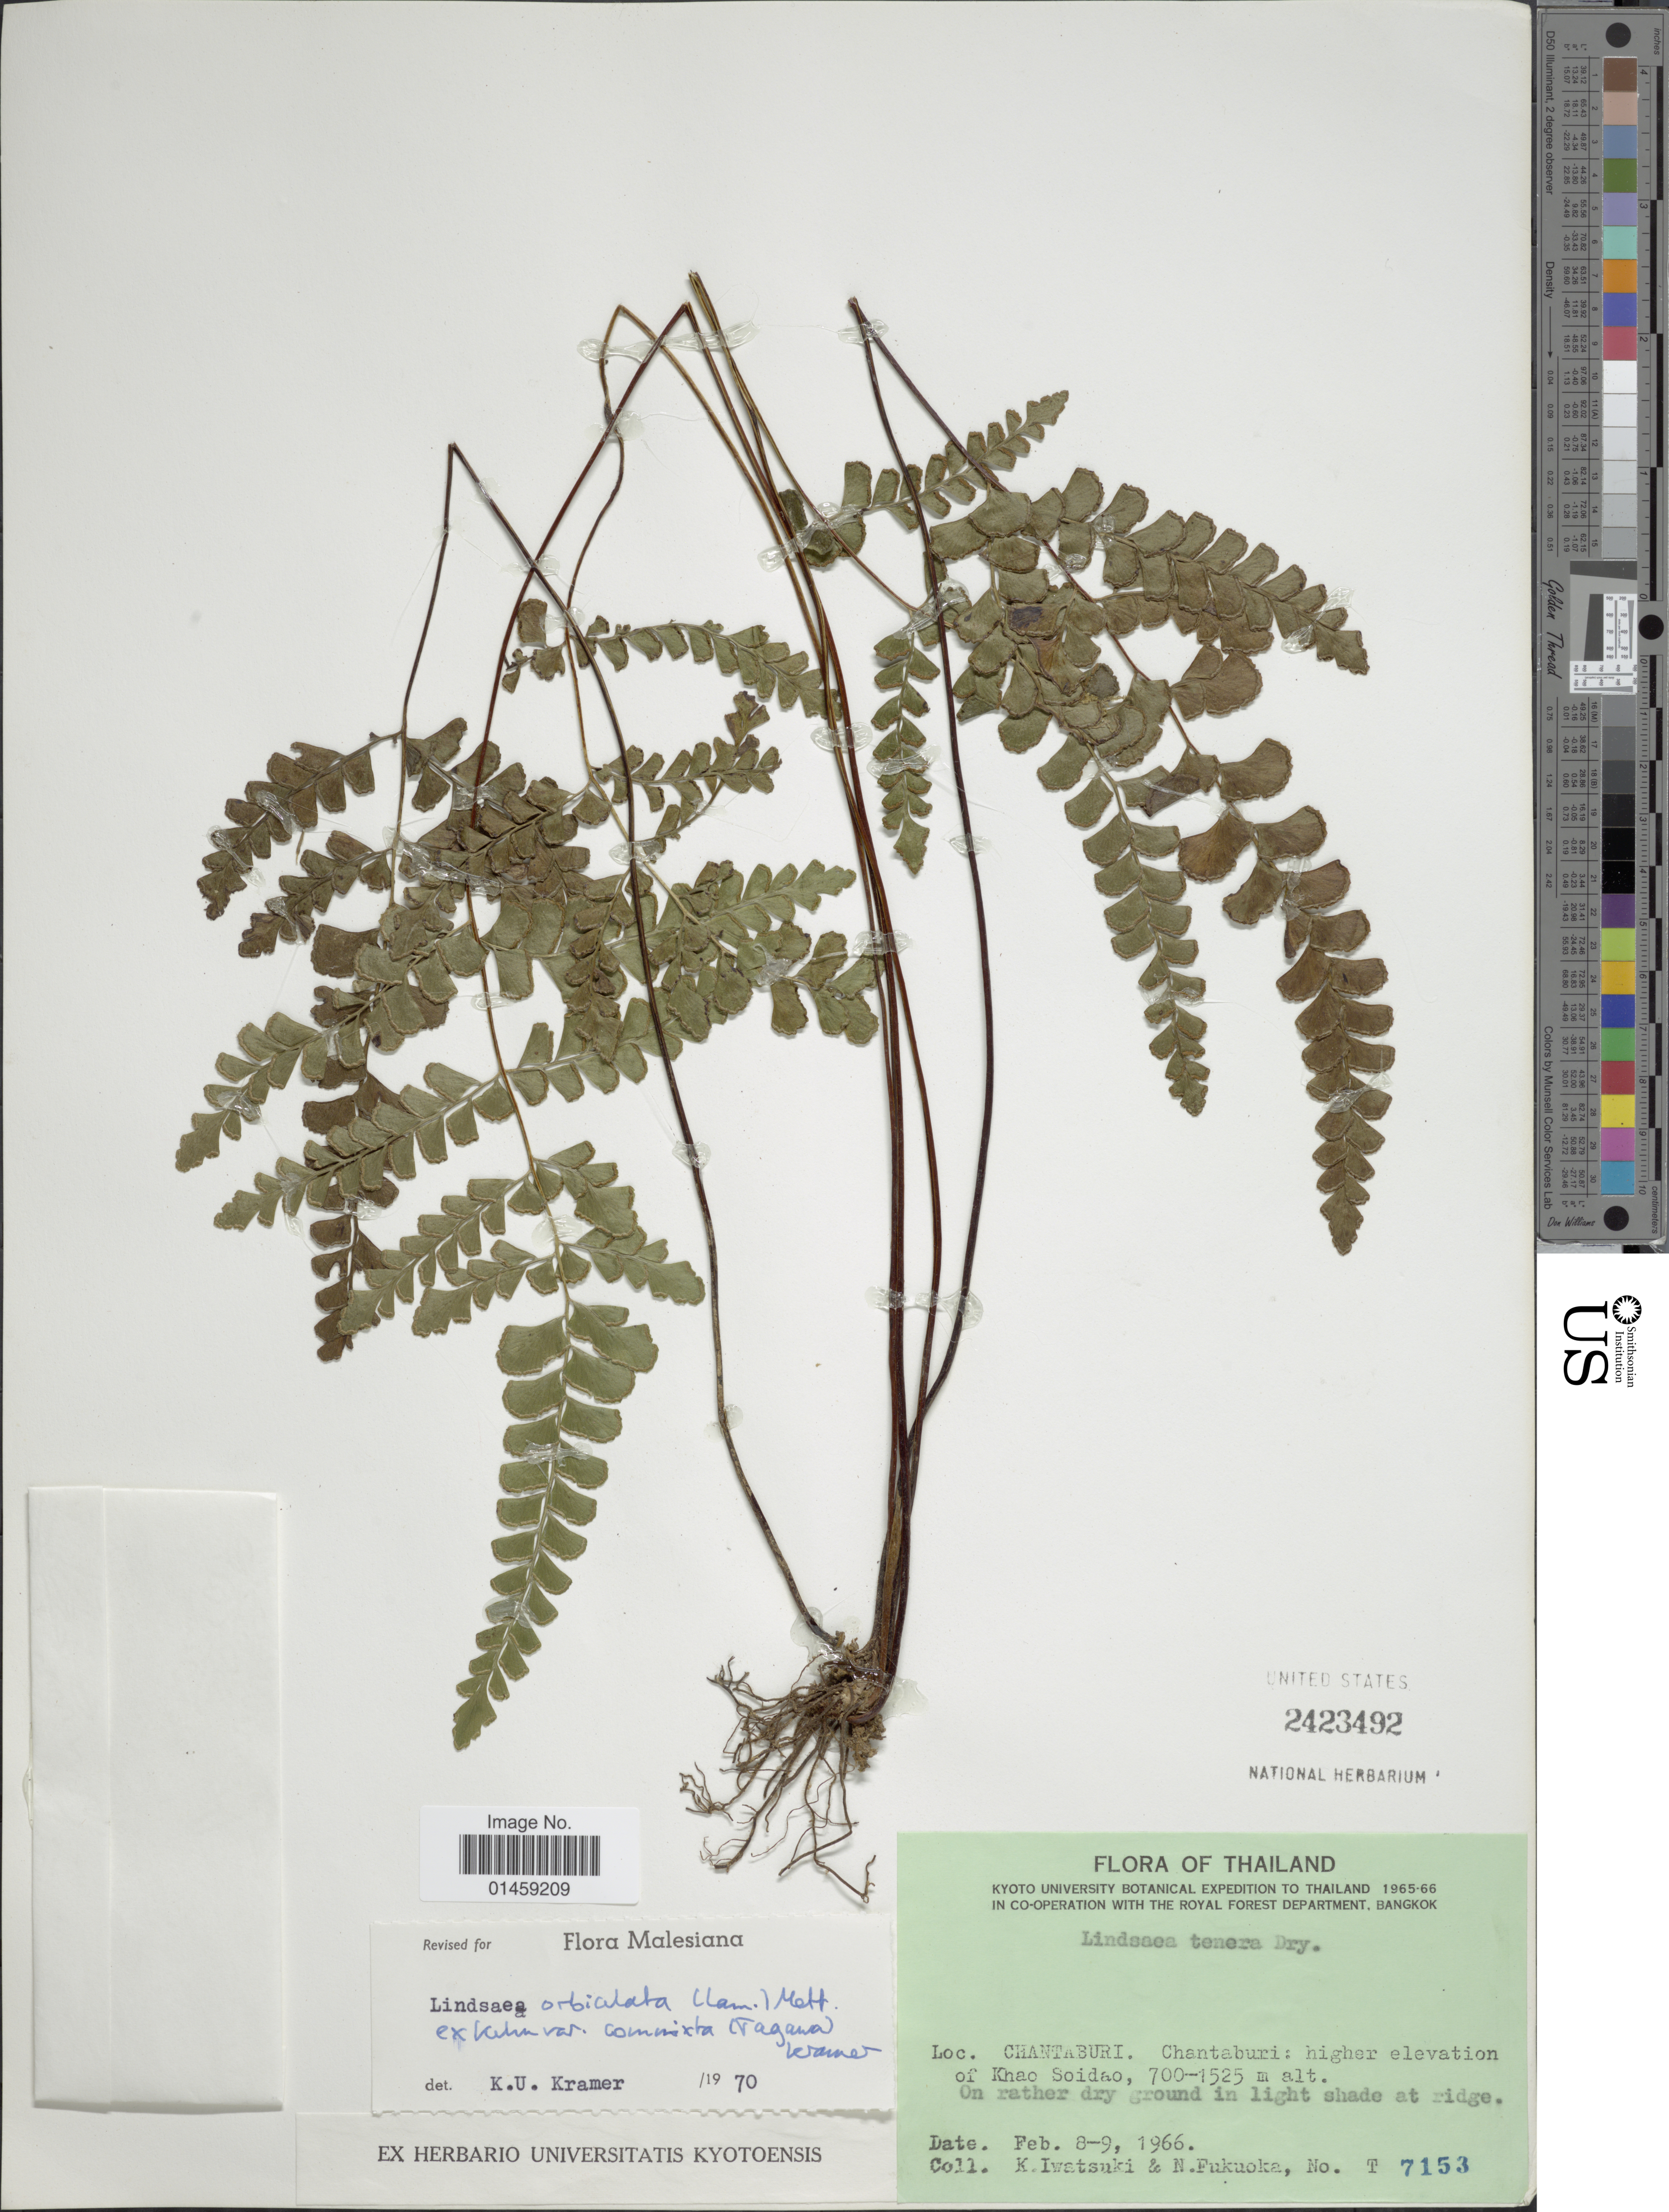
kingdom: Plantae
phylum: Tracheophyta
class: Polypodiopsida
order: Polypodiales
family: Lindsaeaceae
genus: Lindsaea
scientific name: Lindsaea orbiculata var. commixta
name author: (Tagawa) K.U. Kramer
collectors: K. Iwatsuki & N. Fukuoka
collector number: T7153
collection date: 1966-02-08/1966-02-09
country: Thailand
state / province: Chanthaburi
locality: Chantaburi. Higher elevation of Khao Soidao.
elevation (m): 700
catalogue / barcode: US 2423492